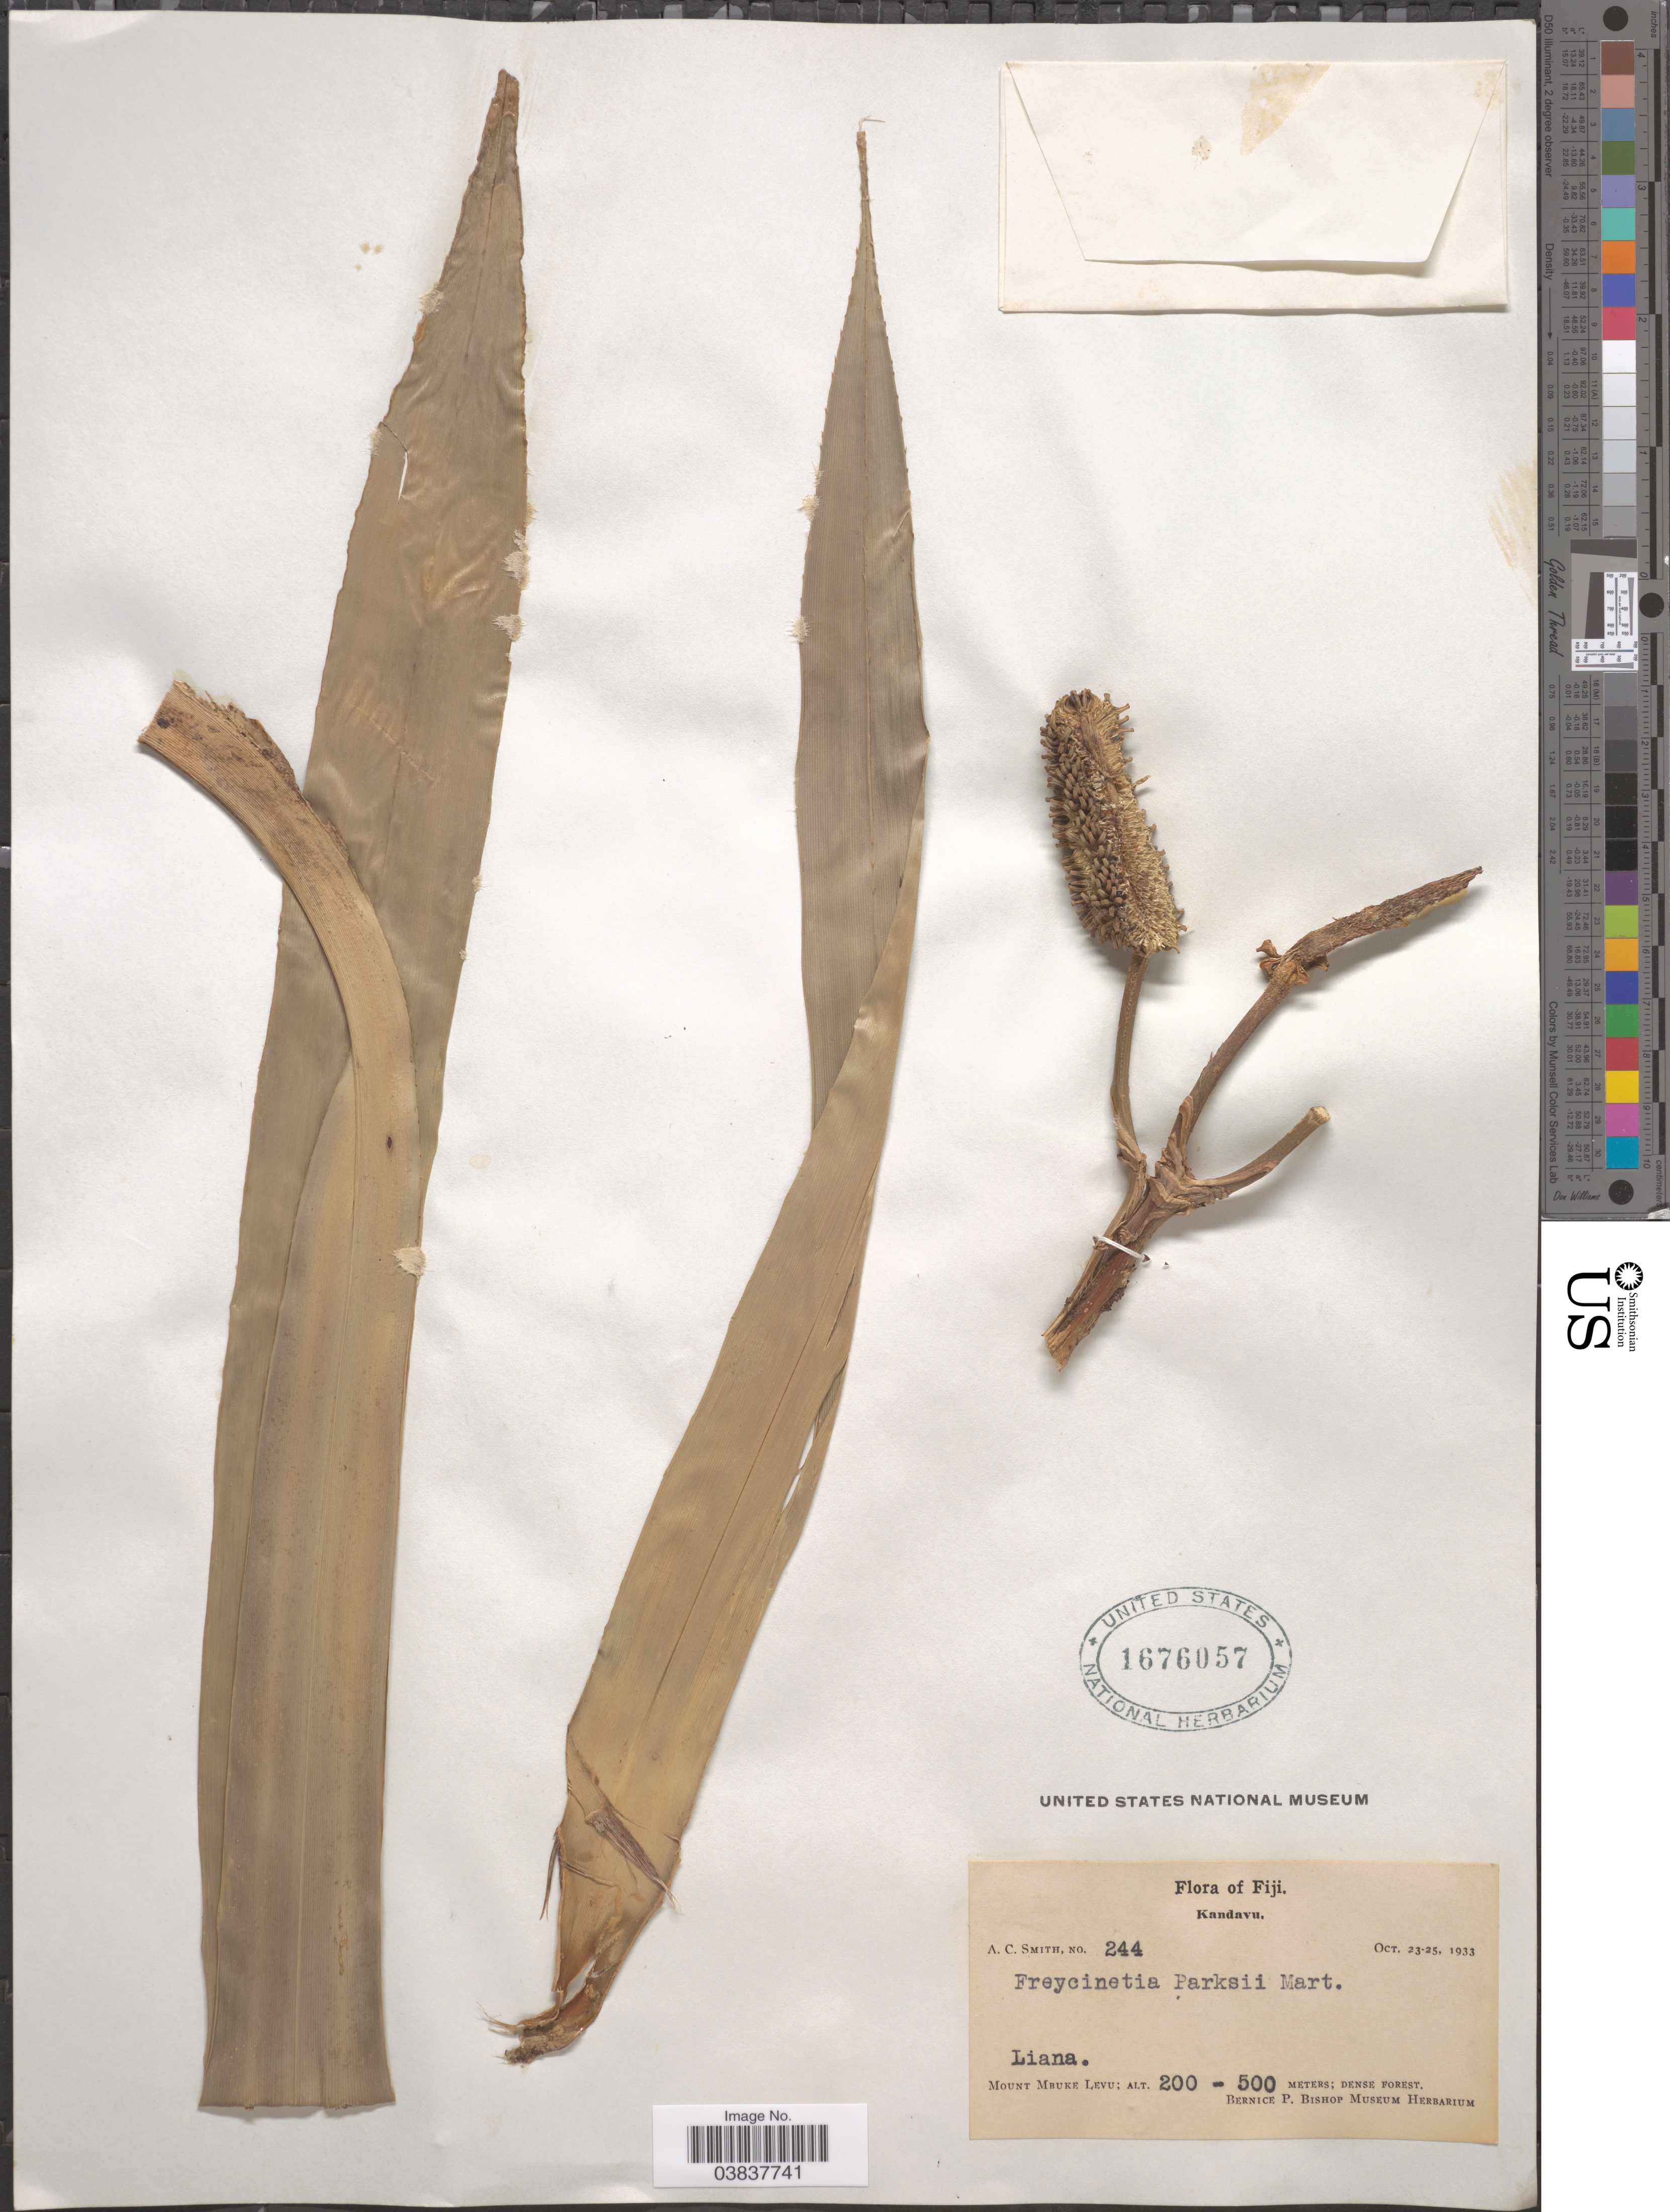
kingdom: Plantae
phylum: Tracheophyta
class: Liliopsida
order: Pandanales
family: Pandanaceae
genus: Freycinetia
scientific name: Freycinetia parksii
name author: Martelli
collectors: A. C. Smith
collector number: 244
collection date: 1933-10-23/1933-10-25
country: Fiji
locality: Kandavu. Mount Mbuke Levu.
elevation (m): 200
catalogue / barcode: US 1676057